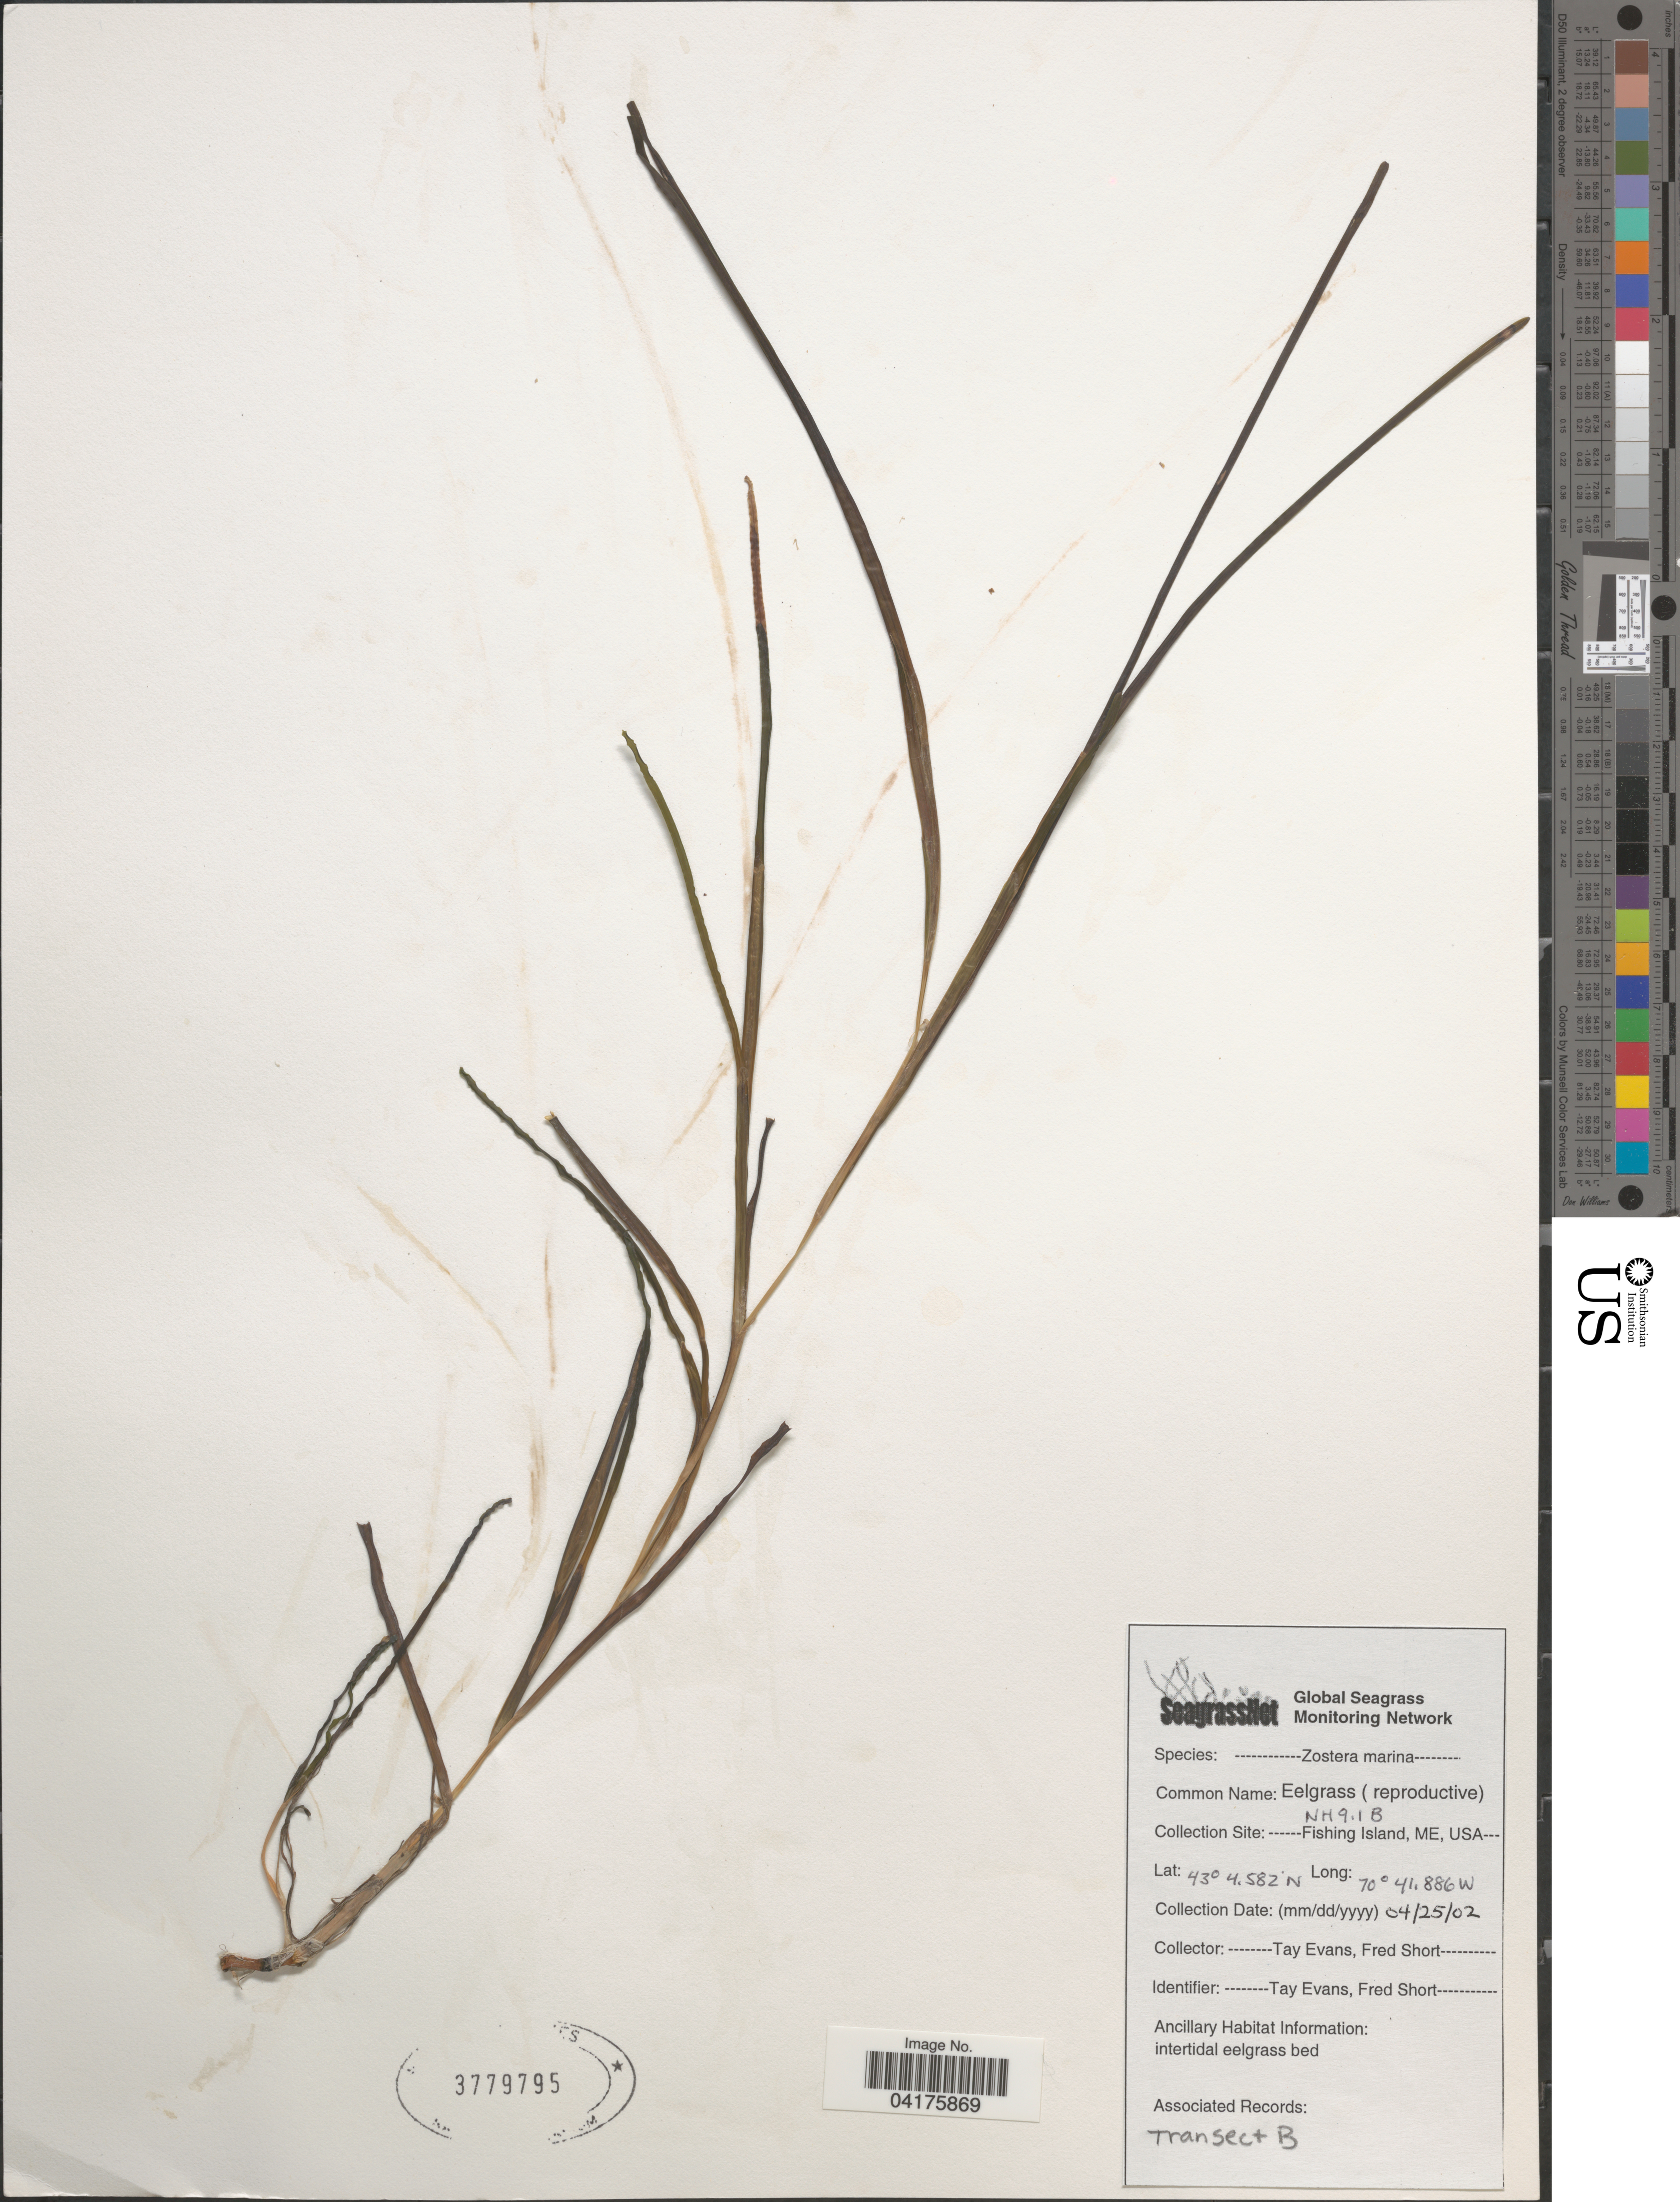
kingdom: Plantae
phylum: Tracheophyta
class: Liliopsida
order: Alismatales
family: Zosteraceae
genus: Zostera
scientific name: Zostera marina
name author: L.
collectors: T. Evans & F. Short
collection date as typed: Transcribed d/m/y: 25/4/2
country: United States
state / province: Maine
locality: NH 9.1B Fishing Island.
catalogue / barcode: US 3779795